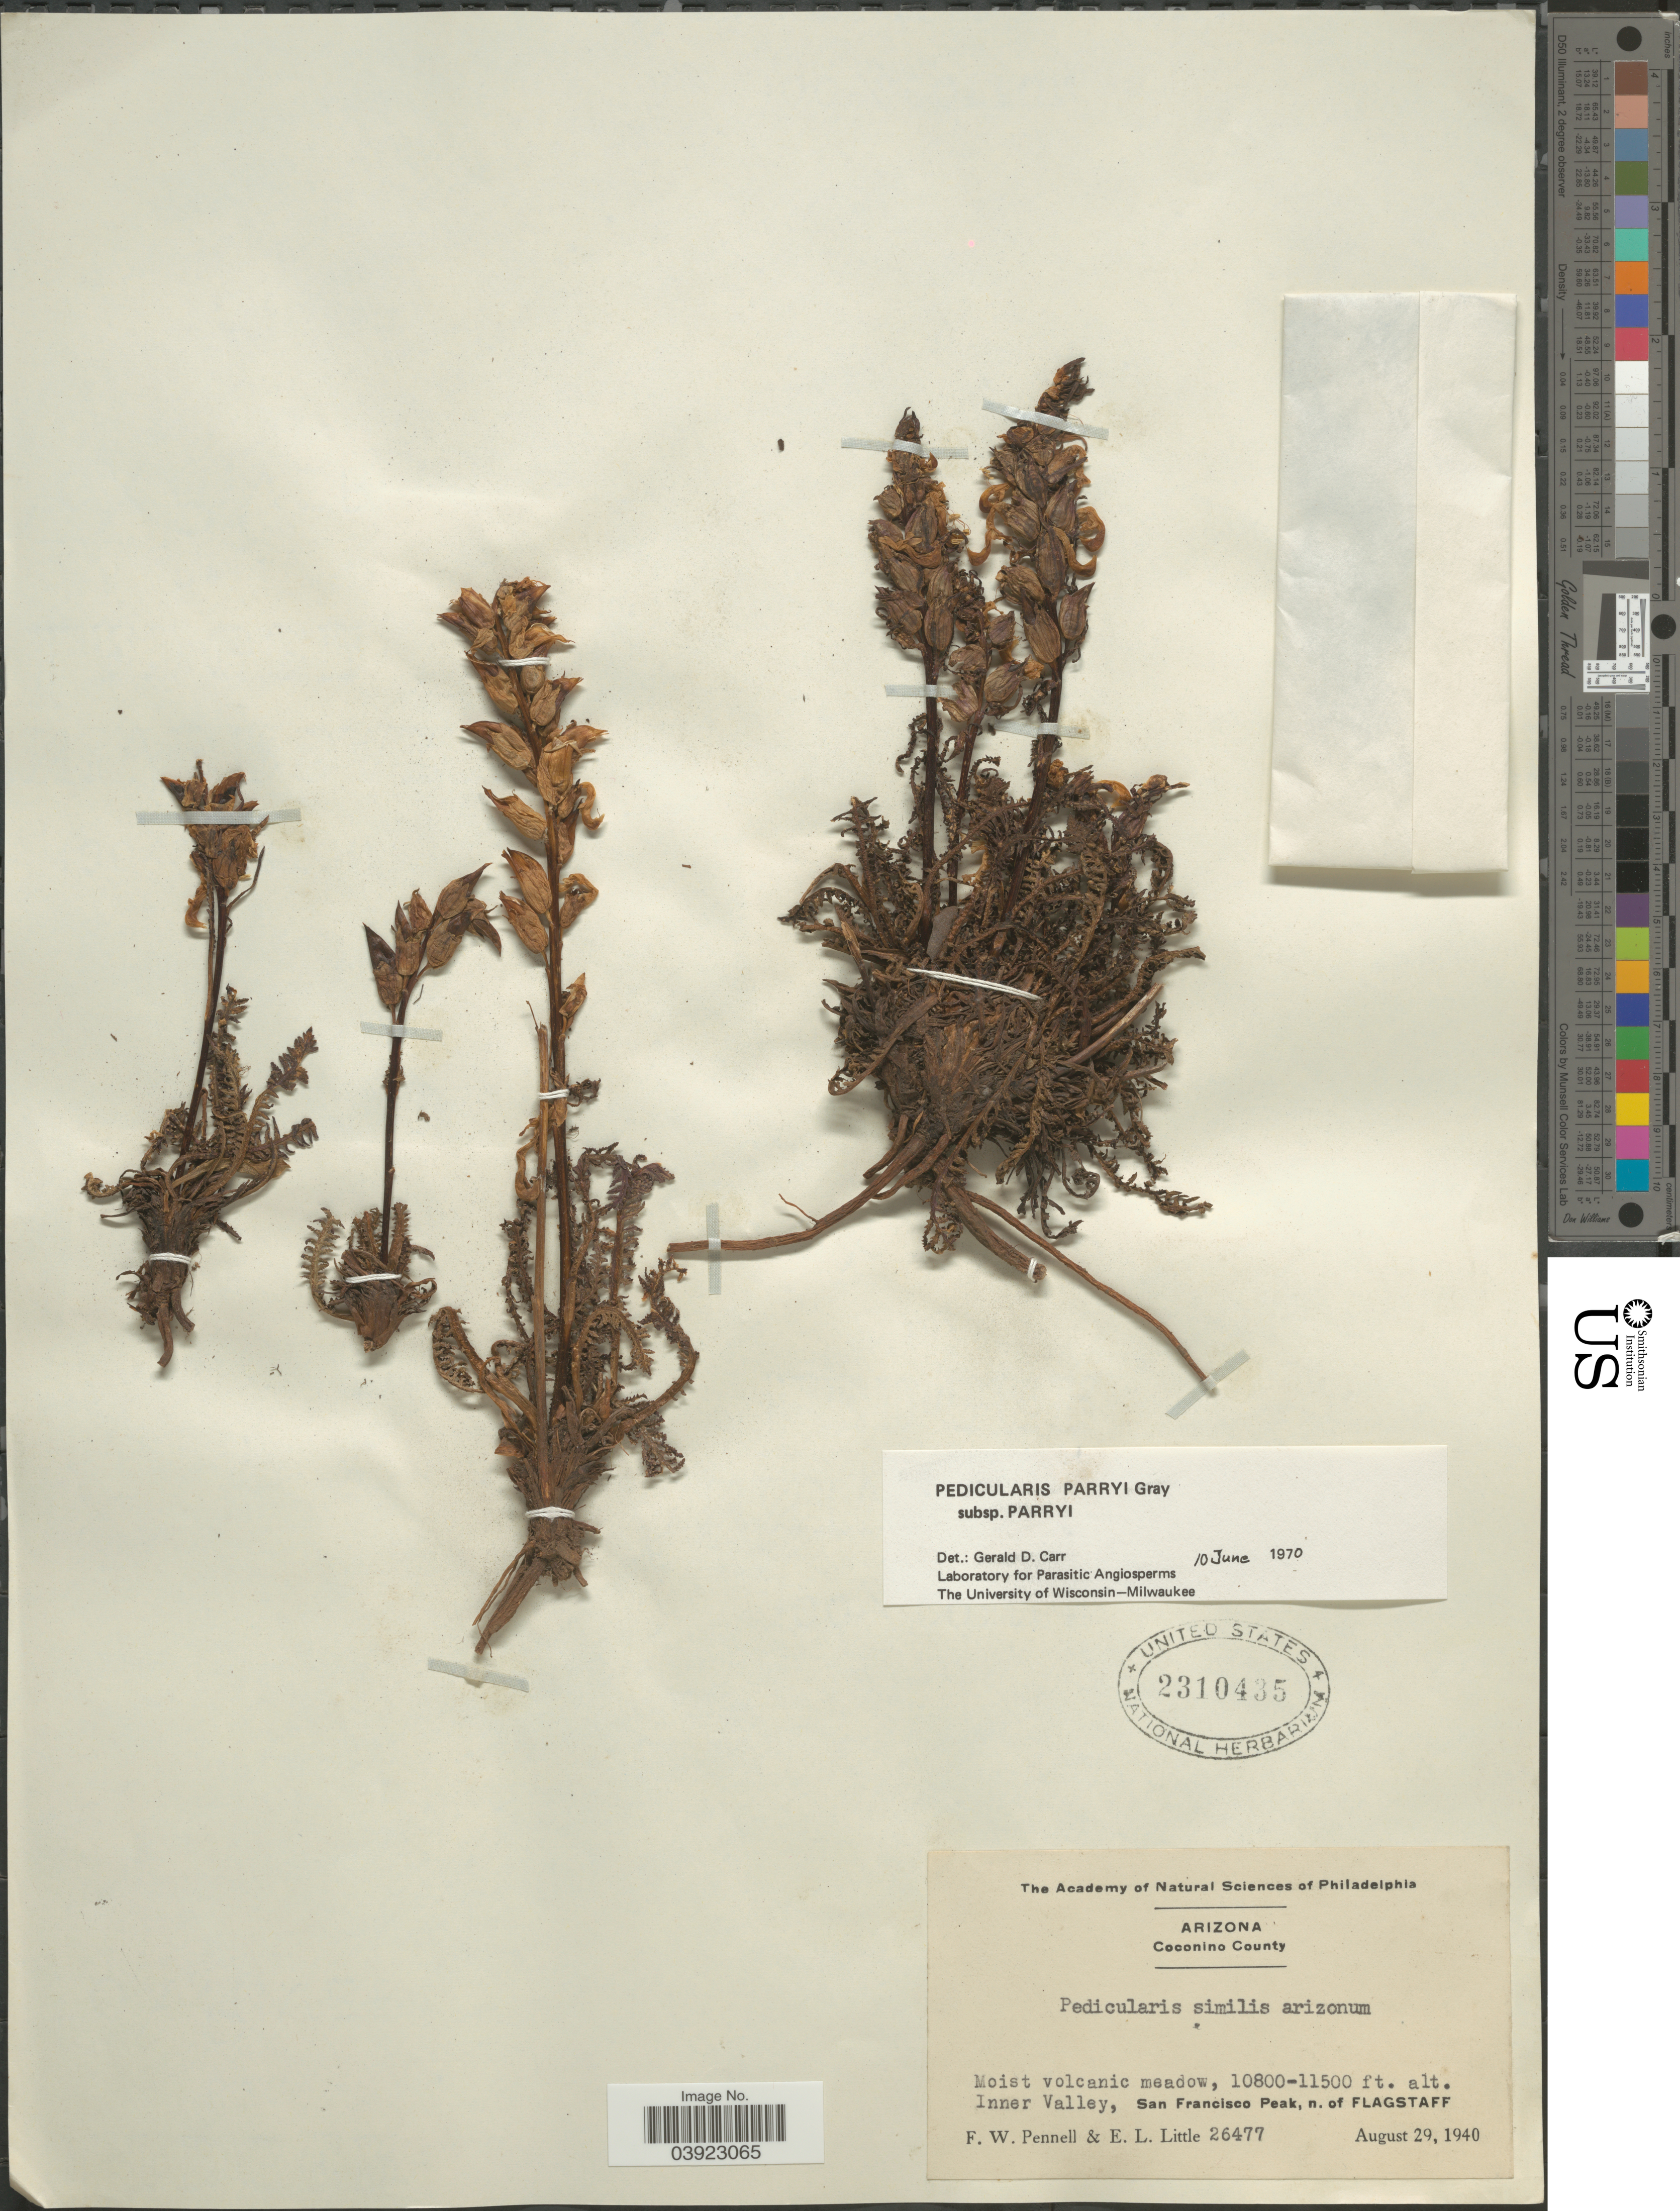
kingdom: Plantae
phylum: Tracheophyta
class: Magnoliopsida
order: Lamiales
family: Orobanchaceae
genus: Pedicularis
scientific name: Pedicularis parryi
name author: A. Gray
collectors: F. W. Pennell & E. Little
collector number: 26477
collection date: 1940-08-29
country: United States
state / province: Arizona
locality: Coconino County. Inner Valley, San Francisco Peak, n. of Flagstaff.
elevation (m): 3292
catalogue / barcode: US 2310435